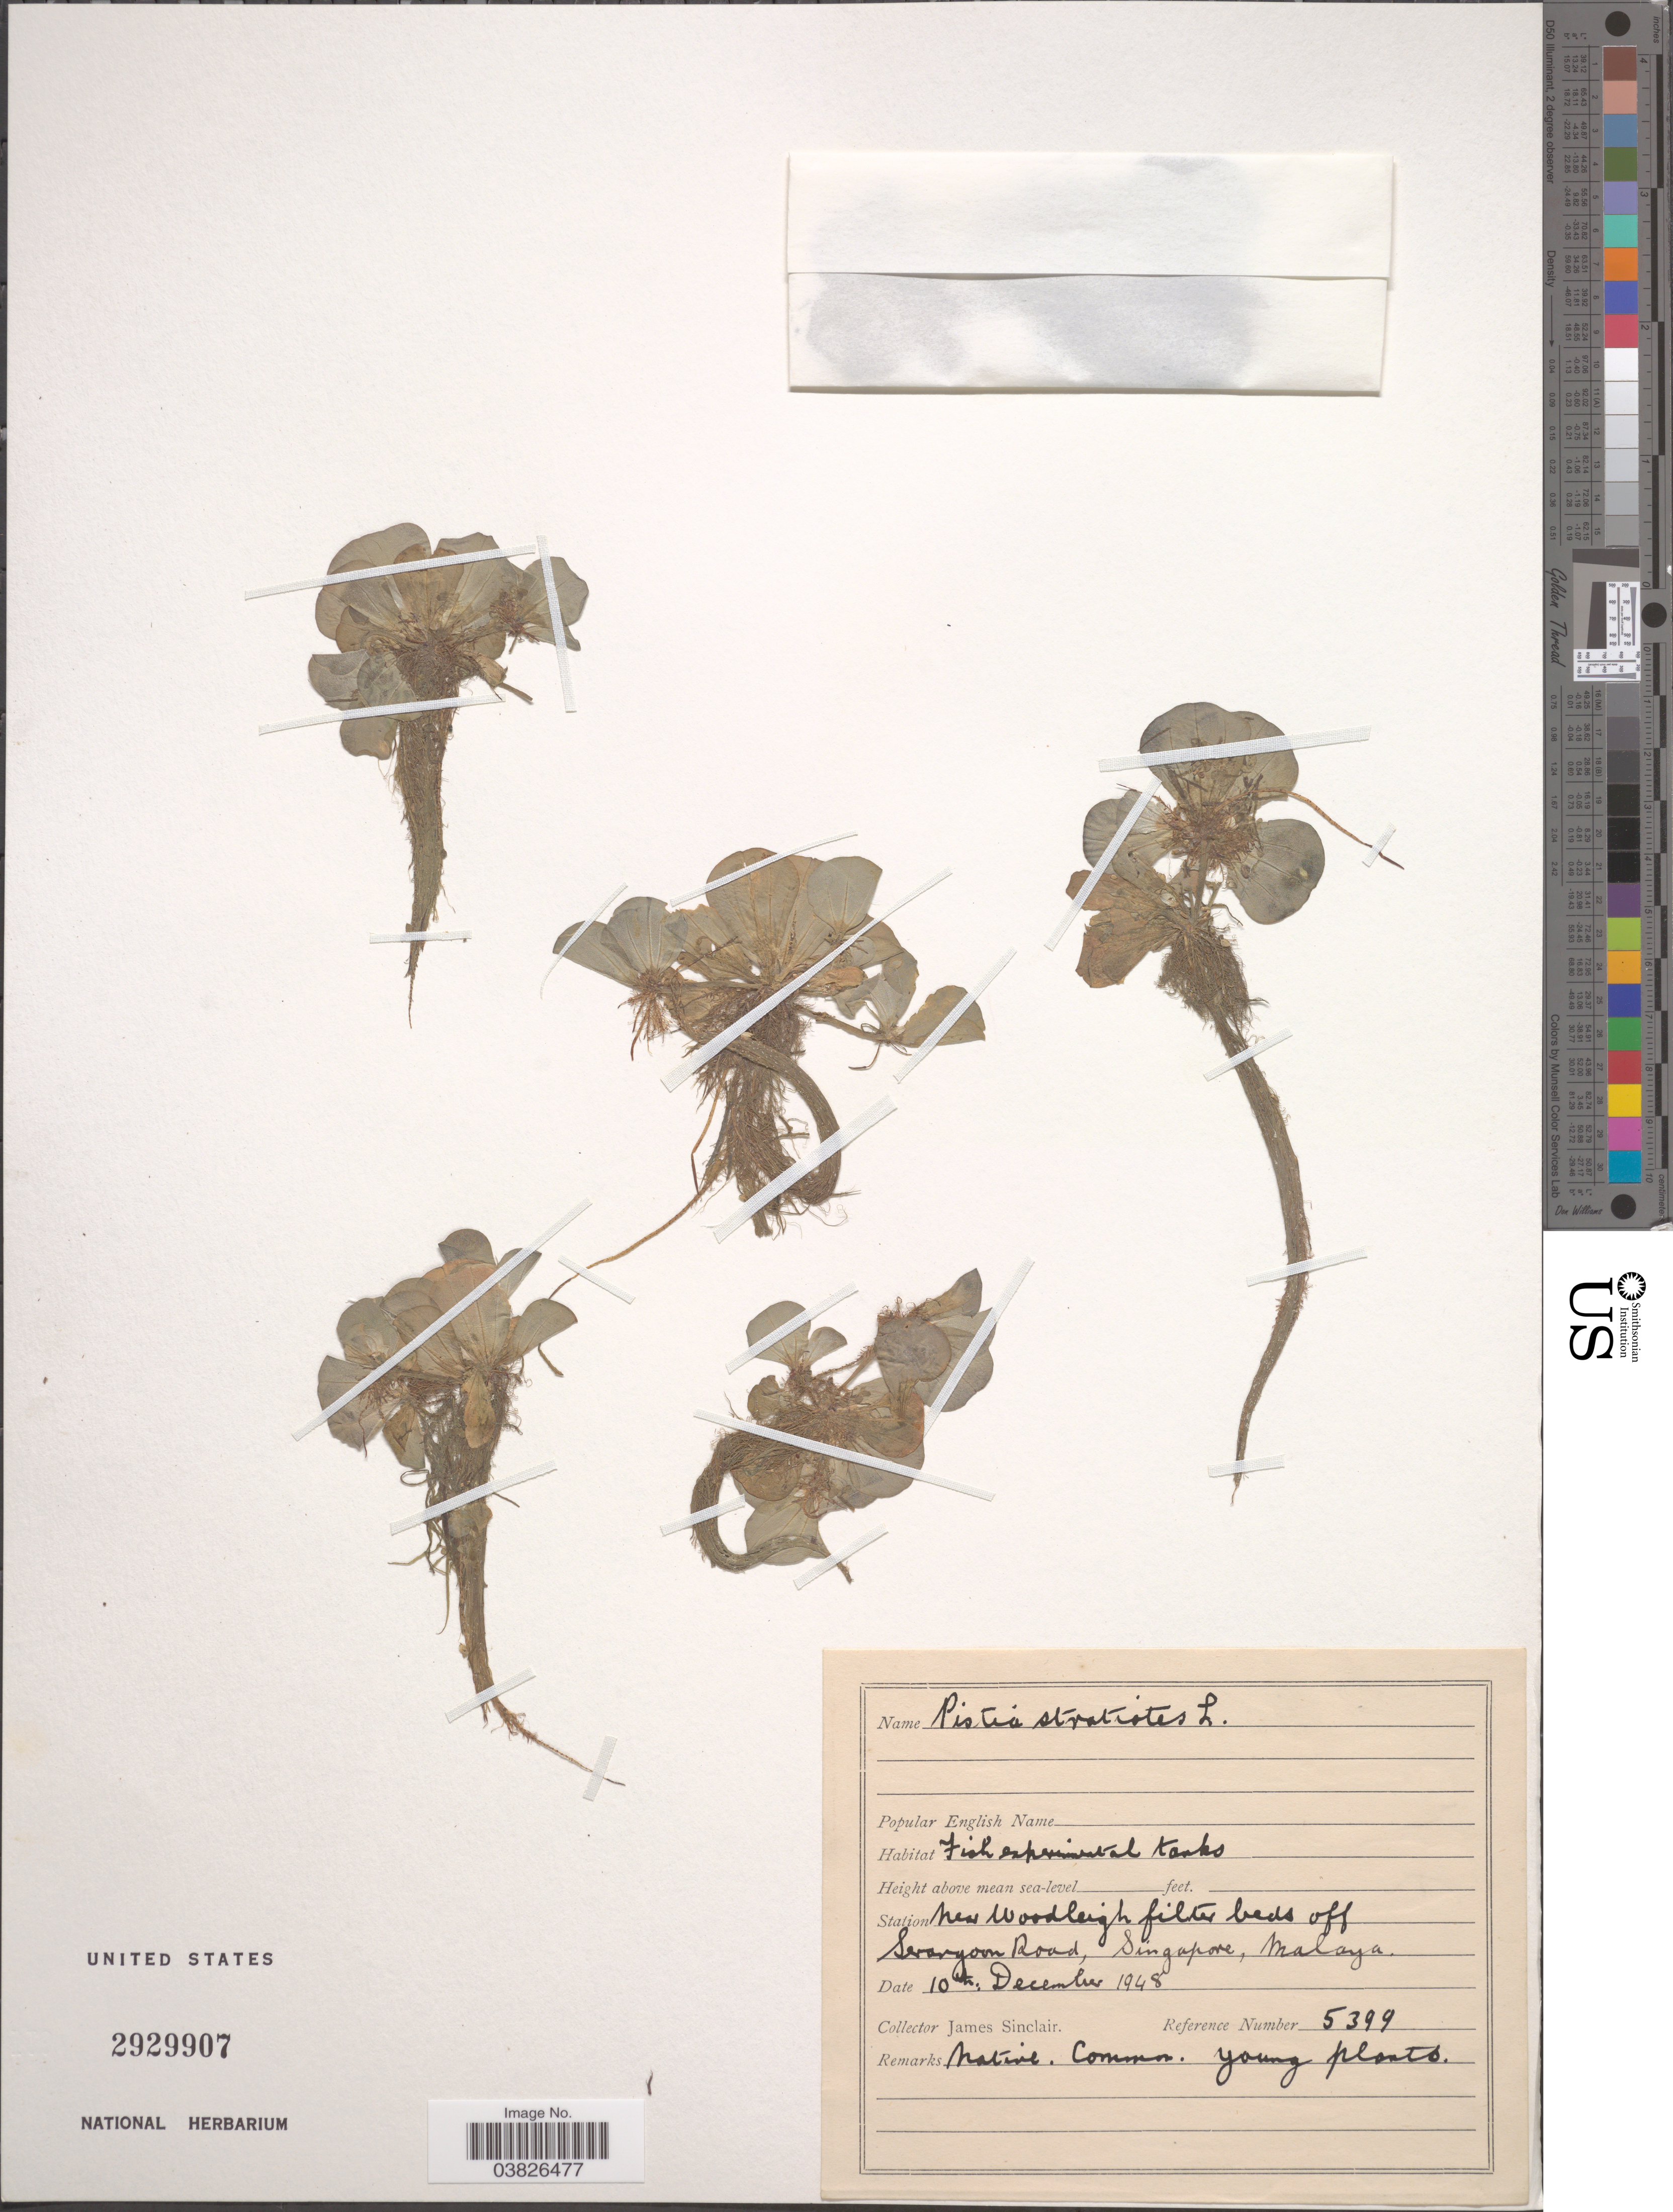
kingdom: Plantae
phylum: Tracheophyta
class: Liliopsida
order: Alismatales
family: Araceae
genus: Pistia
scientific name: Pistia stratiotes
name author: L.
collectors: J. Sinclair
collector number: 5399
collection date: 1948-12-10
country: Singapore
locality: Station. New Woodleigh filter beds off Serargoon Road, Malaya.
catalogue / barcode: US 2929907